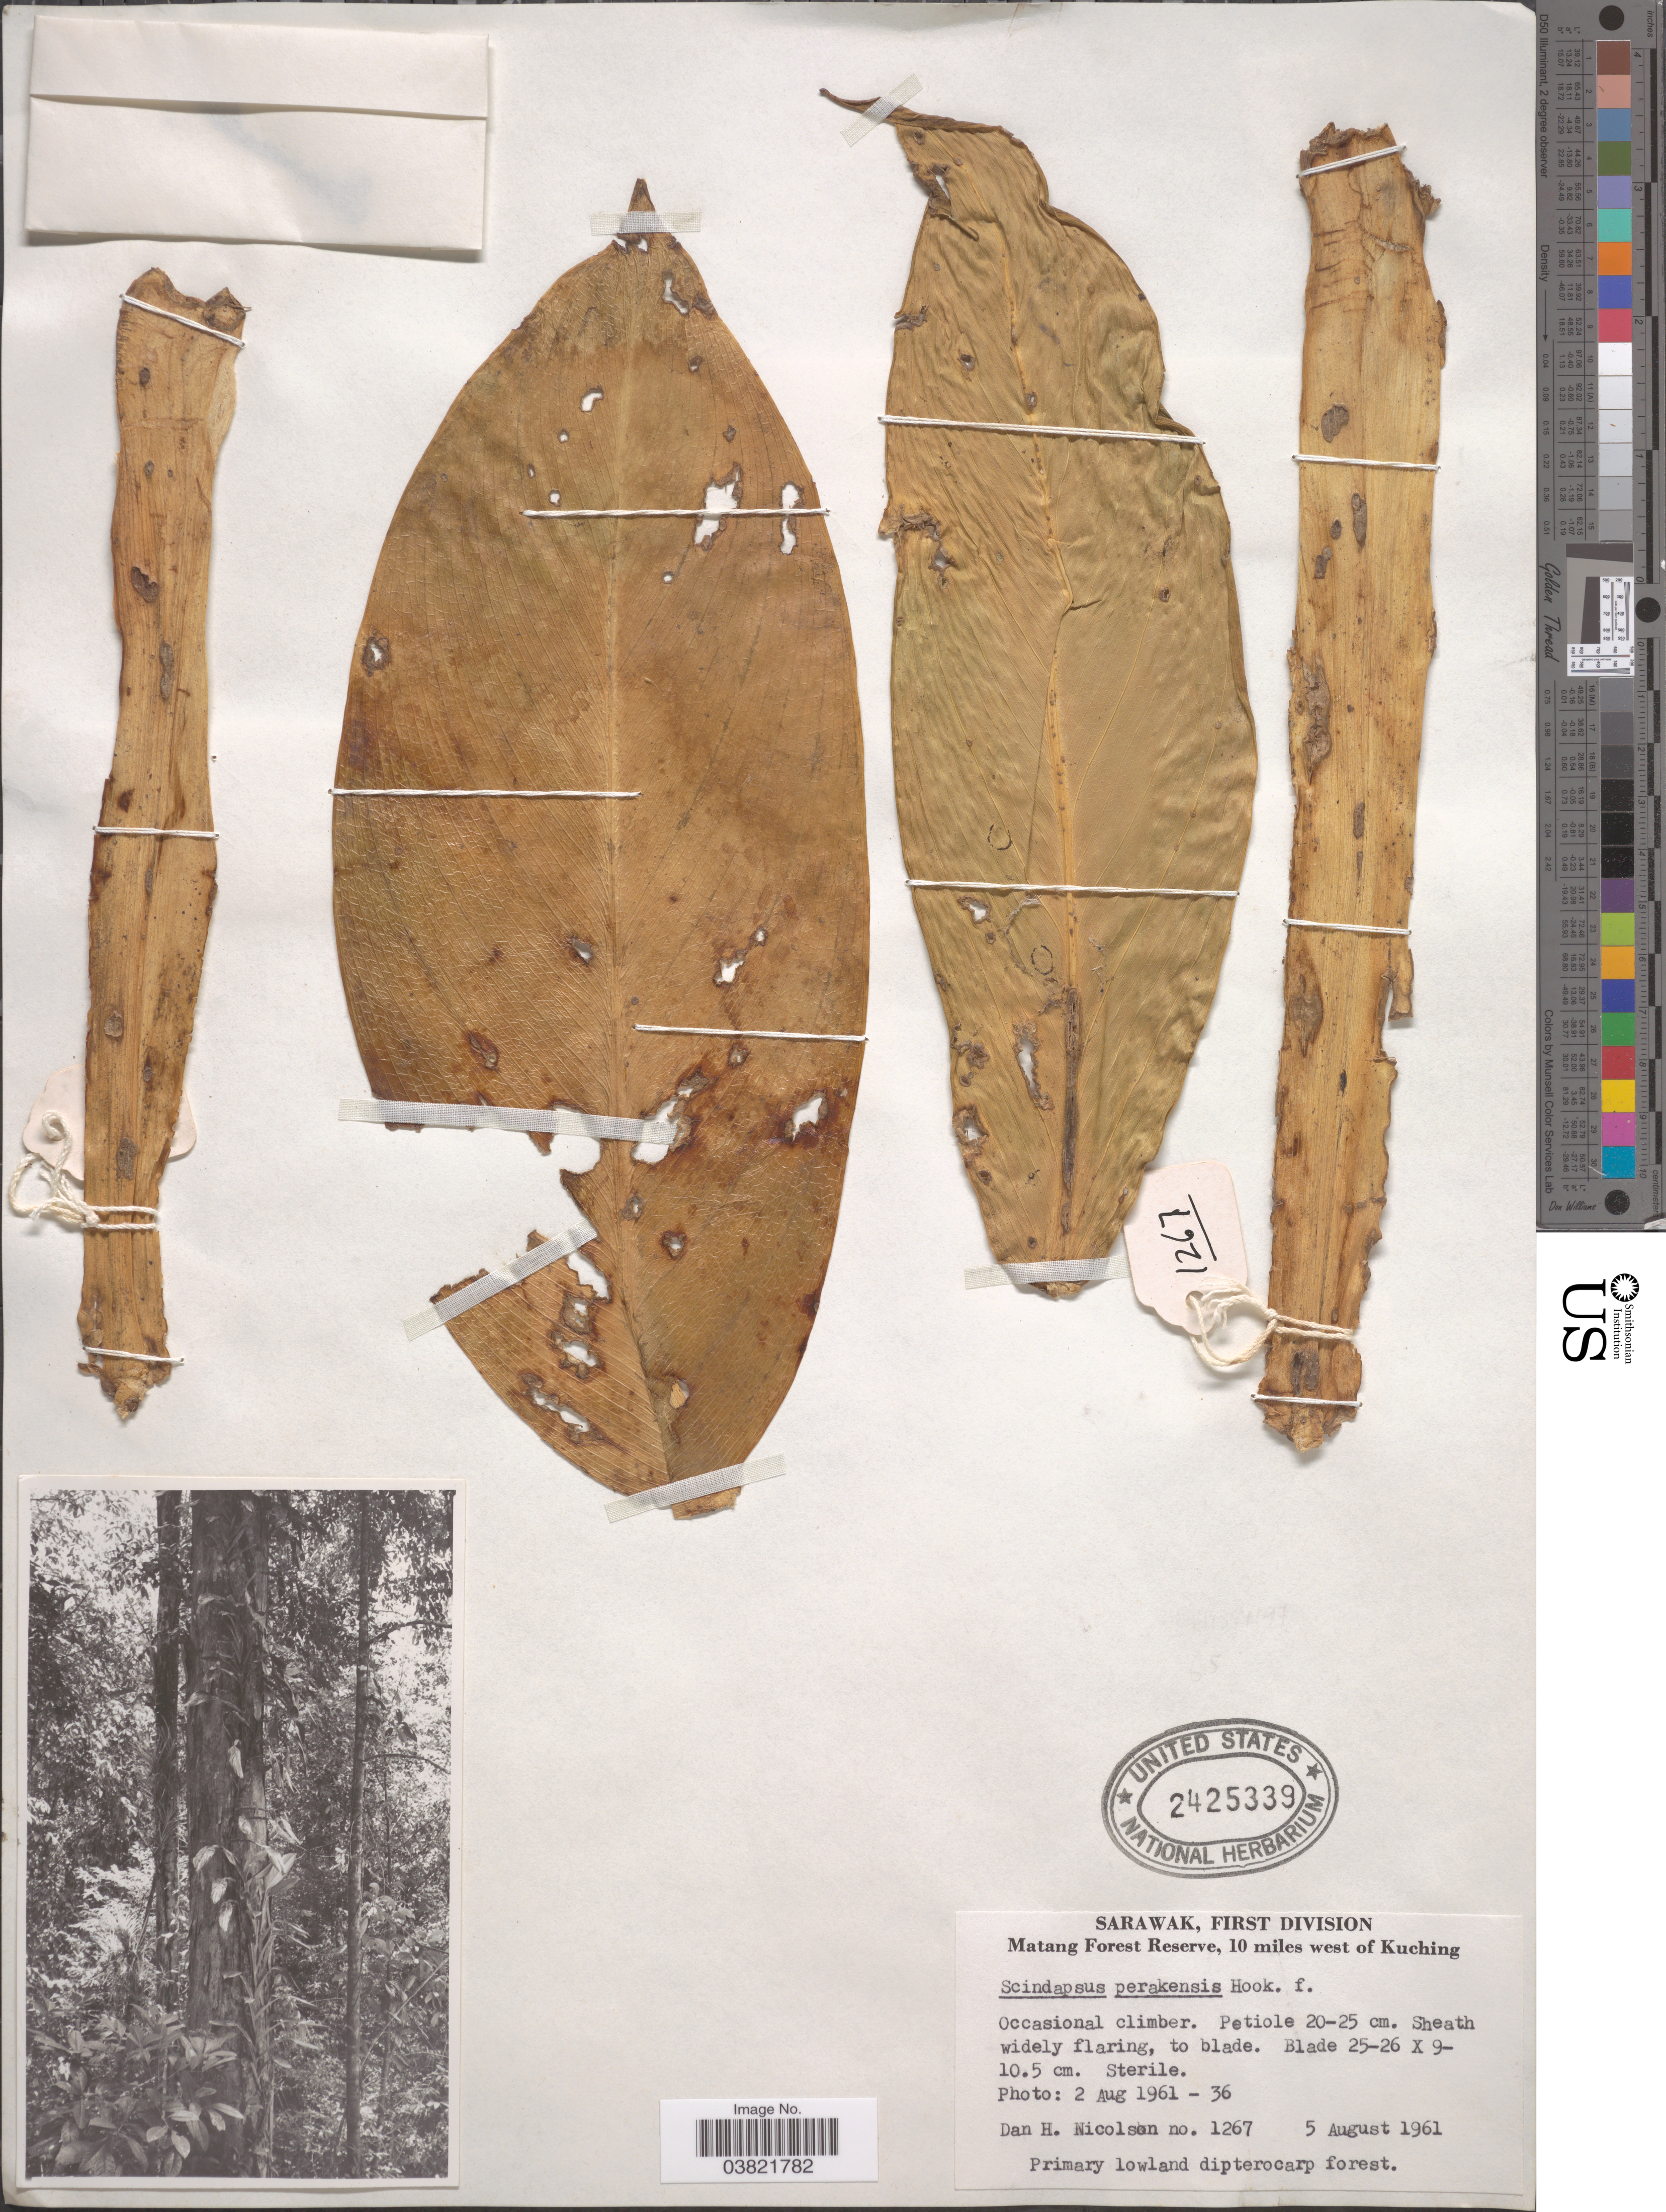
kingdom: Plantae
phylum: Tracheophyta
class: Liliopsida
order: Alismatales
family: Araceae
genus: Scindapsus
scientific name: Scindapsus perakensis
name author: Hook. f.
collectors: D. H. Nicolson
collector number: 1267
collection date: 1961-08-05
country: Malaysia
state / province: Sarawak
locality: First Division. Matang Forest Reserve, 10 miles west of Kuching.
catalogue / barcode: US 2425339